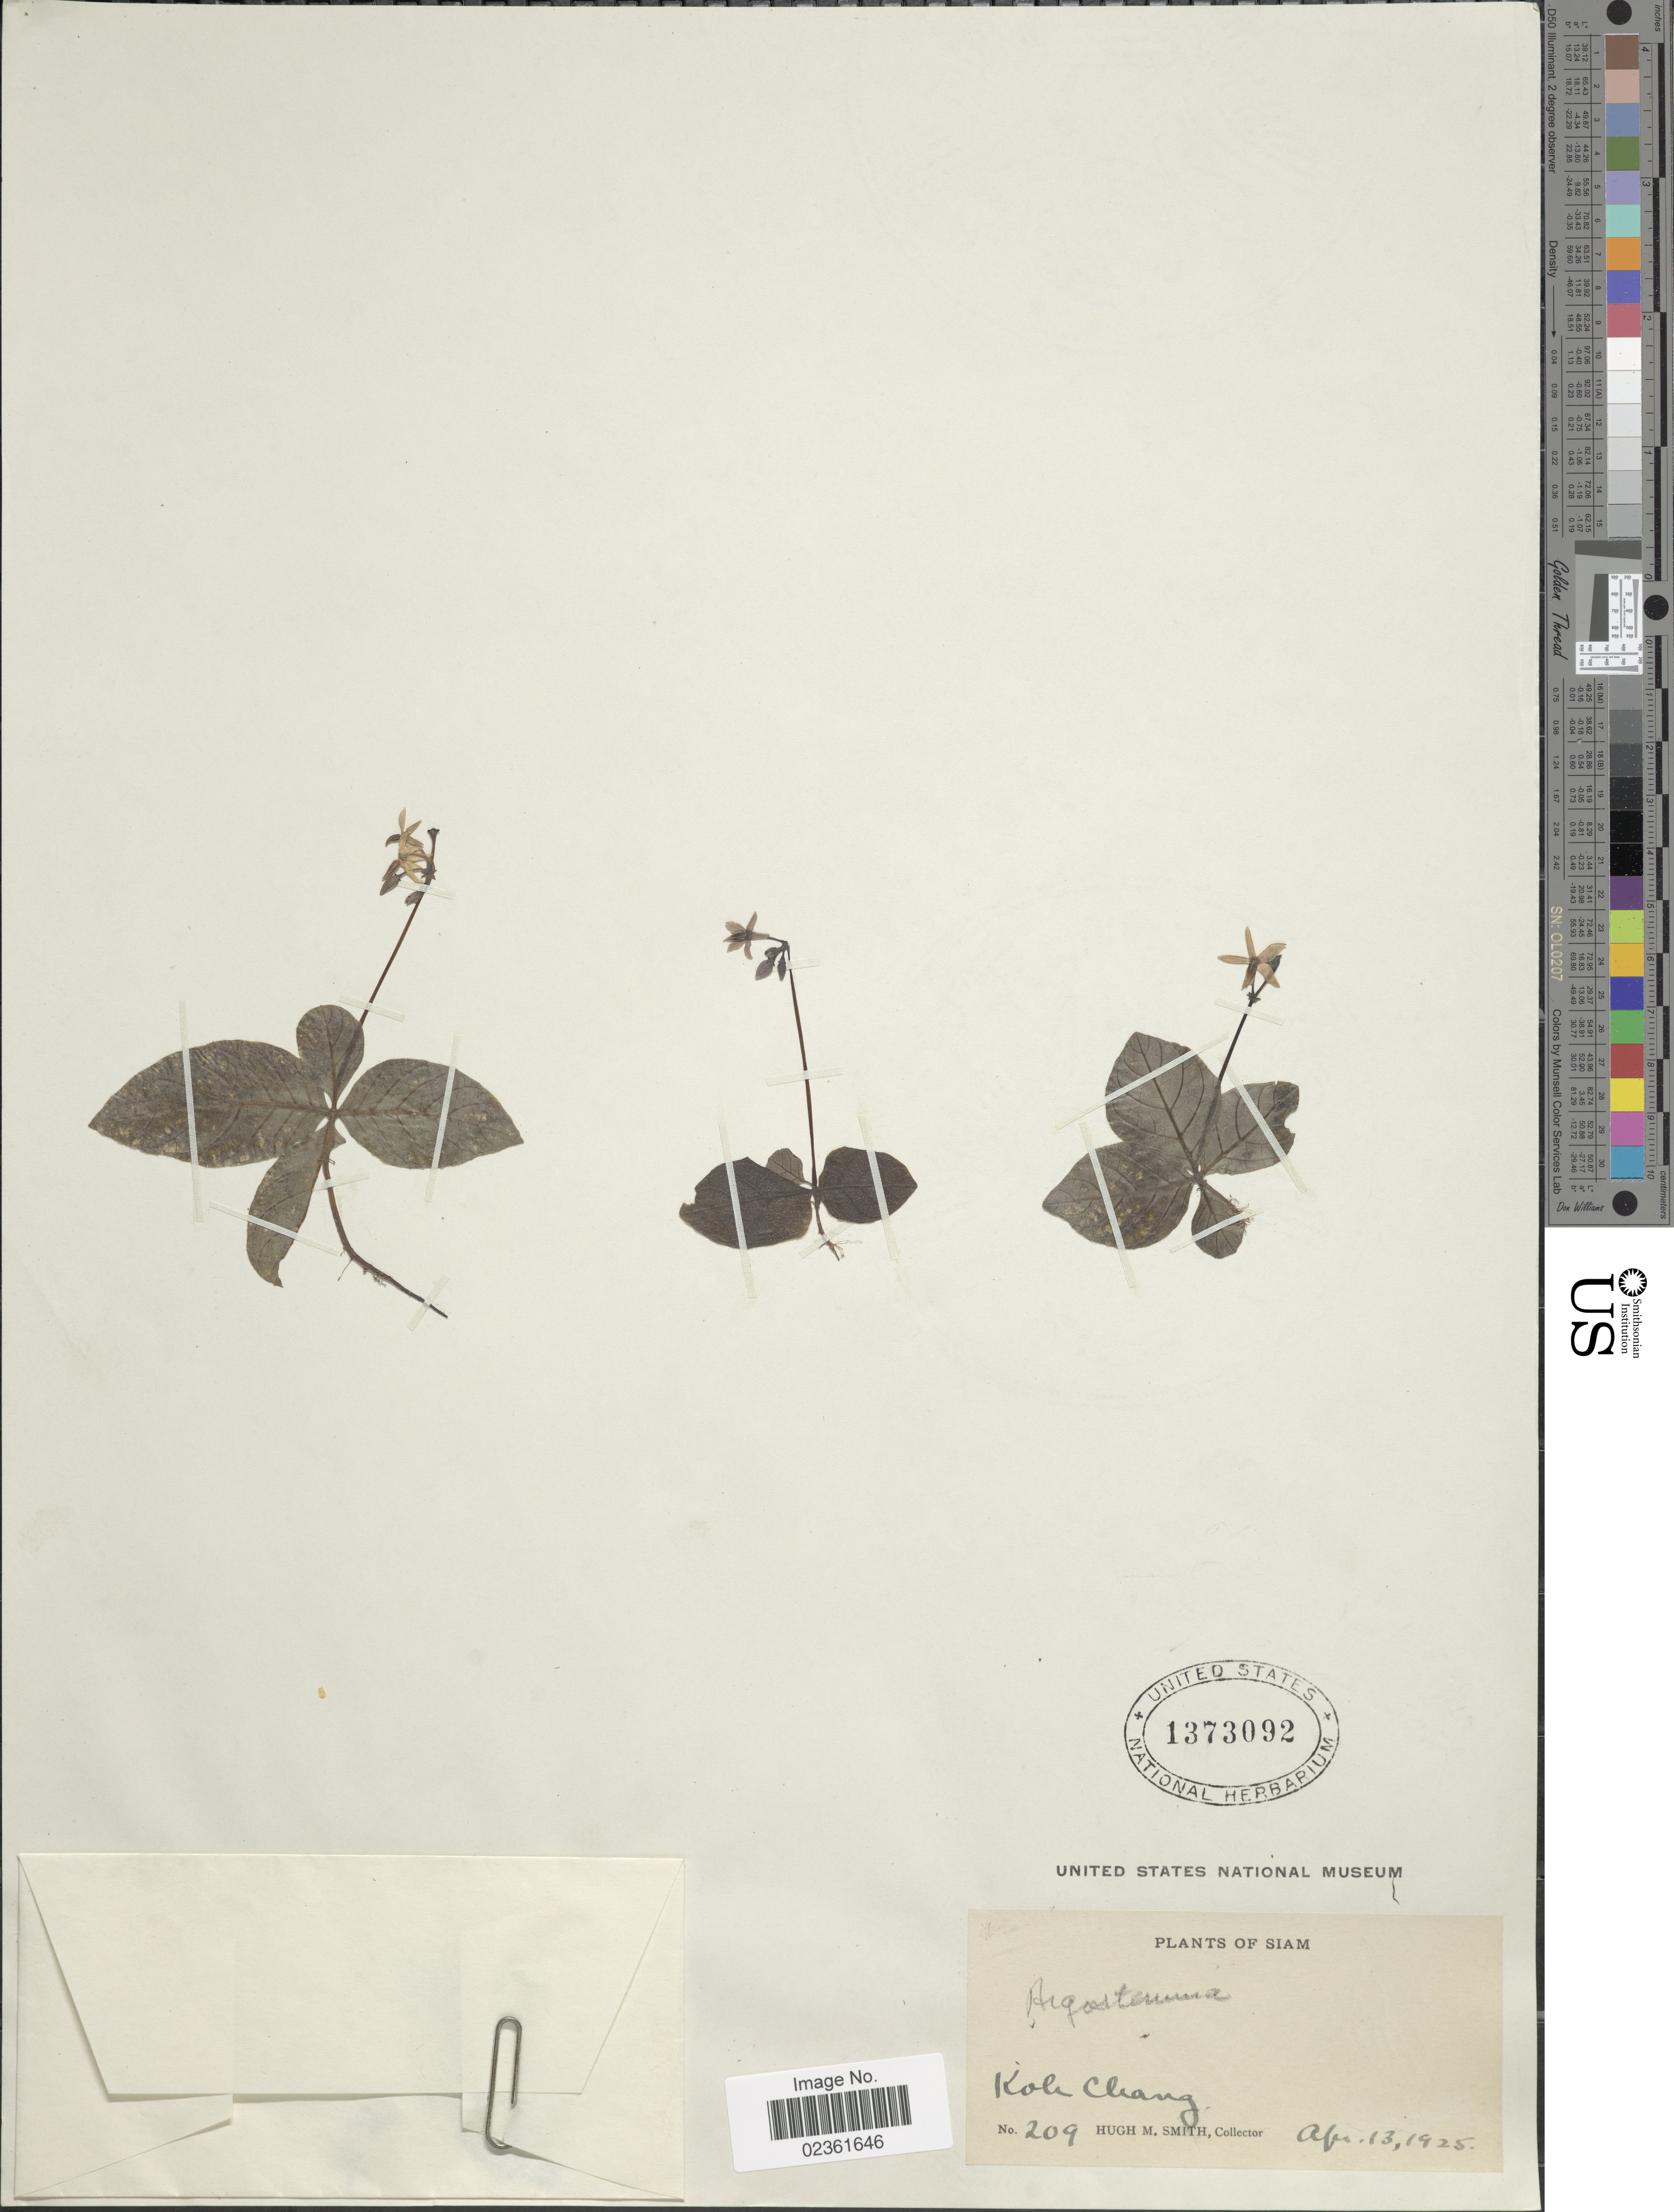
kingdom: Plantae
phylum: Tracheophyta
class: Magnoliopsida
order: Gentianales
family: Rubiaceae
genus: Argostemma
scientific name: Argostemma sp.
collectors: H. M. Smith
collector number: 209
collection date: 1925-04-13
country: Thailand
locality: Siam, Koh Chang.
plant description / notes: Corrected "Kok Chang" to "Koh Chang"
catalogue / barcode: US 1373092